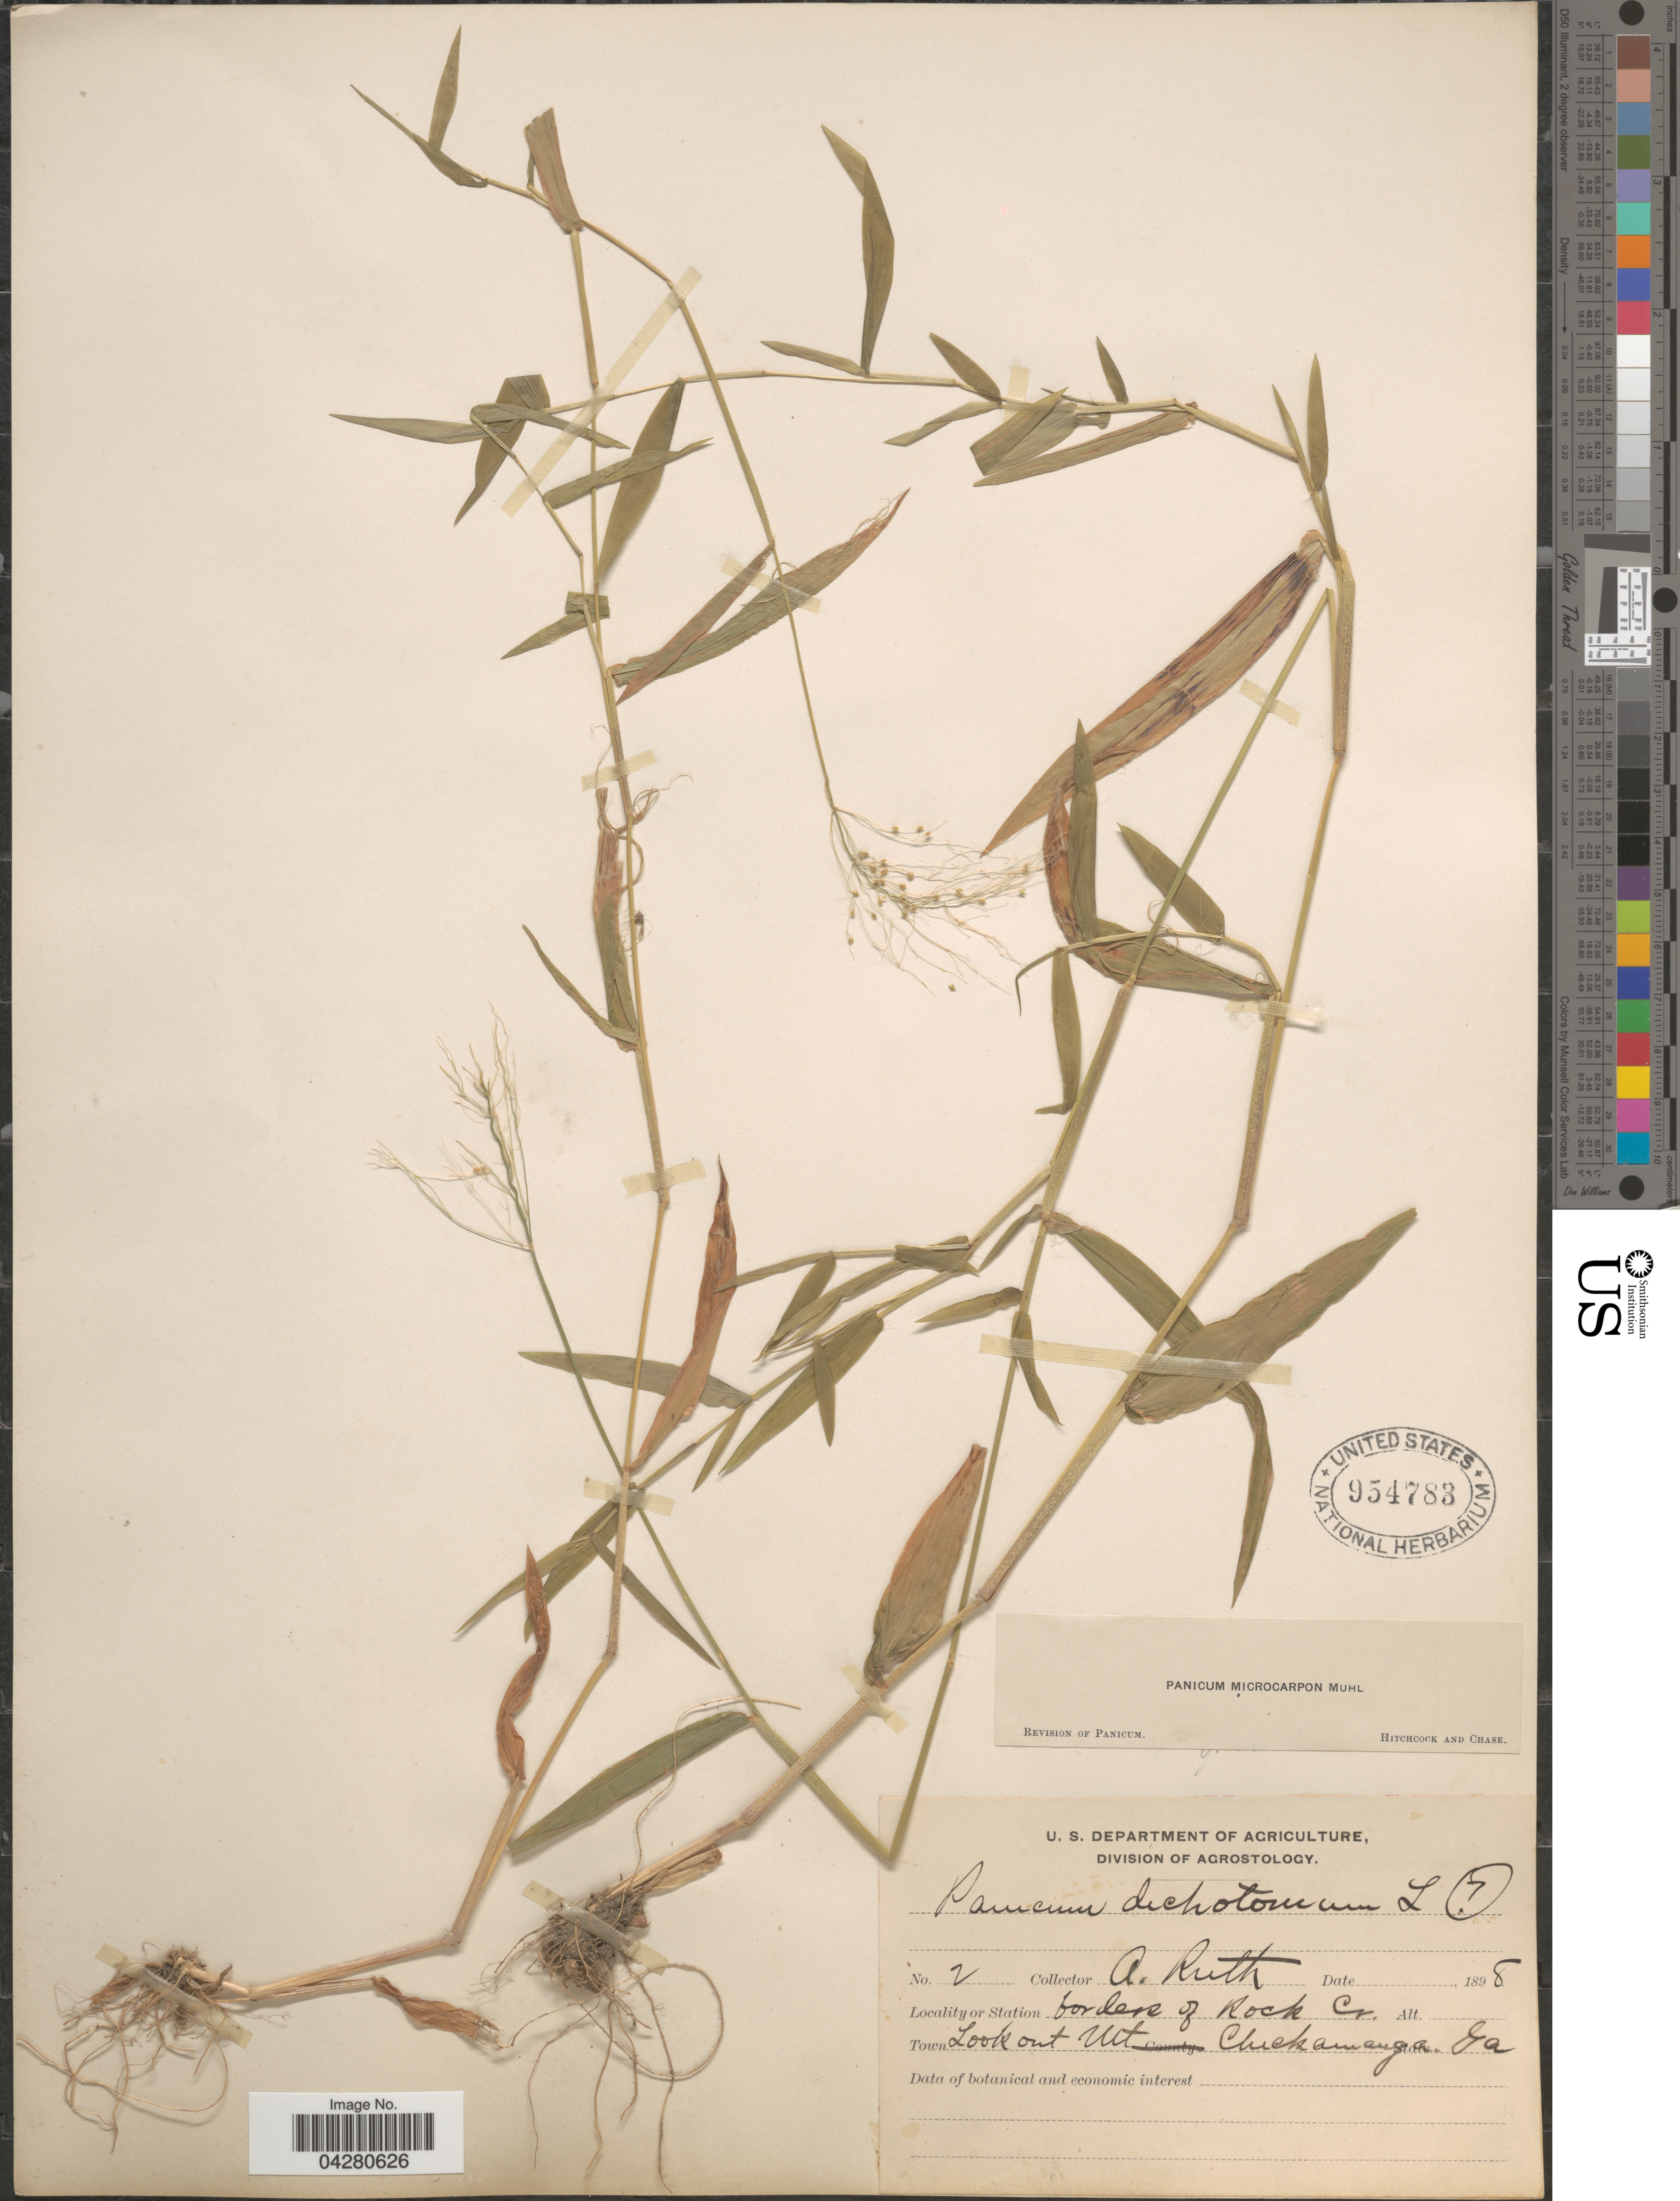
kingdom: Plantae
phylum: Tracheophyta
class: Liliopsida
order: Poales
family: Poaceae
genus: Dichanthelium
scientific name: Dichanthelium dichotomum var. dichotomum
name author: (L.) Gould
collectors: A. Ruth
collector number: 2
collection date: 1898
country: United States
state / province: Georgia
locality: Borders of Rock Cr. Town Lookout Mt. Chickamauga.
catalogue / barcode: US 954783